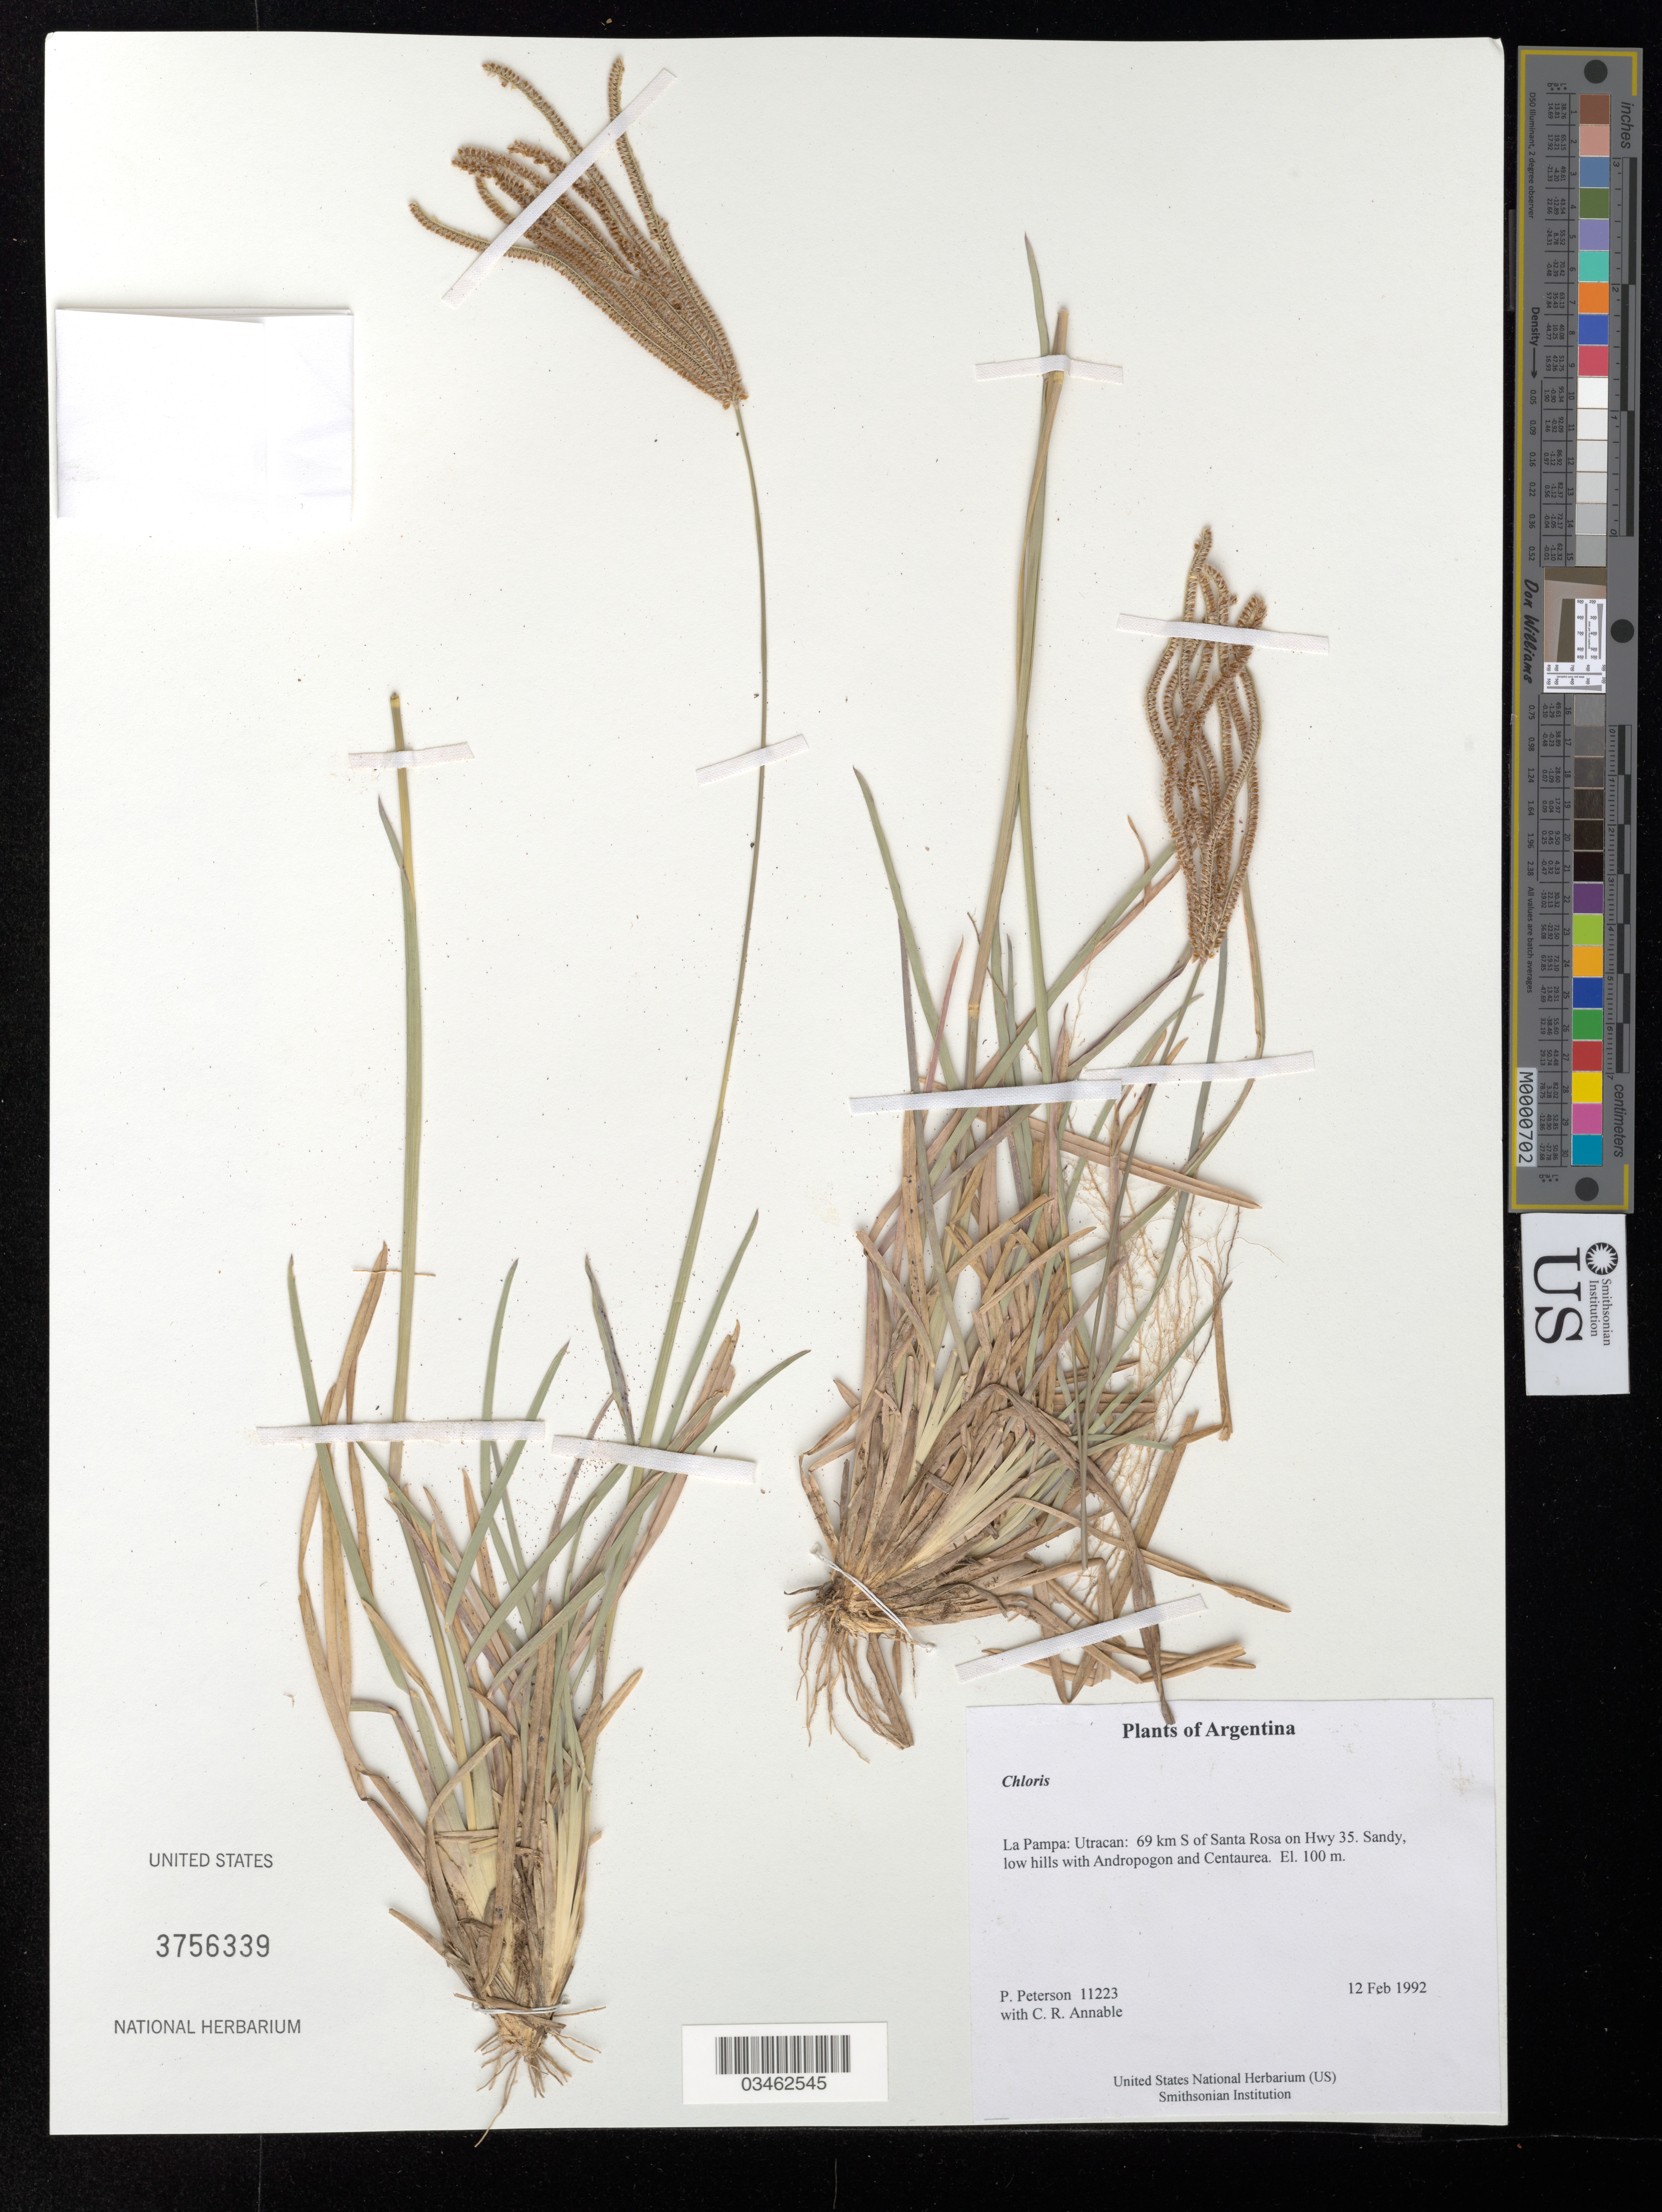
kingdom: Plantae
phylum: Tracheophyta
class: Liliopsida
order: Poales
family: Poaceae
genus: Chloris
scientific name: Chloris sp.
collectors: P. M. Peterson & C. R. Annable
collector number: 11223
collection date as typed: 12 Feb 1992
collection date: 1992-02-12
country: Argentina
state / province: La Pampa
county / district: Utracan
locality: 69 km S of Santa Rosa on Hwy 35.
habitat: Sandy, low hills with Andropogon and Centaurea. El. 100 m.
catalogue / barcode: US 3756339